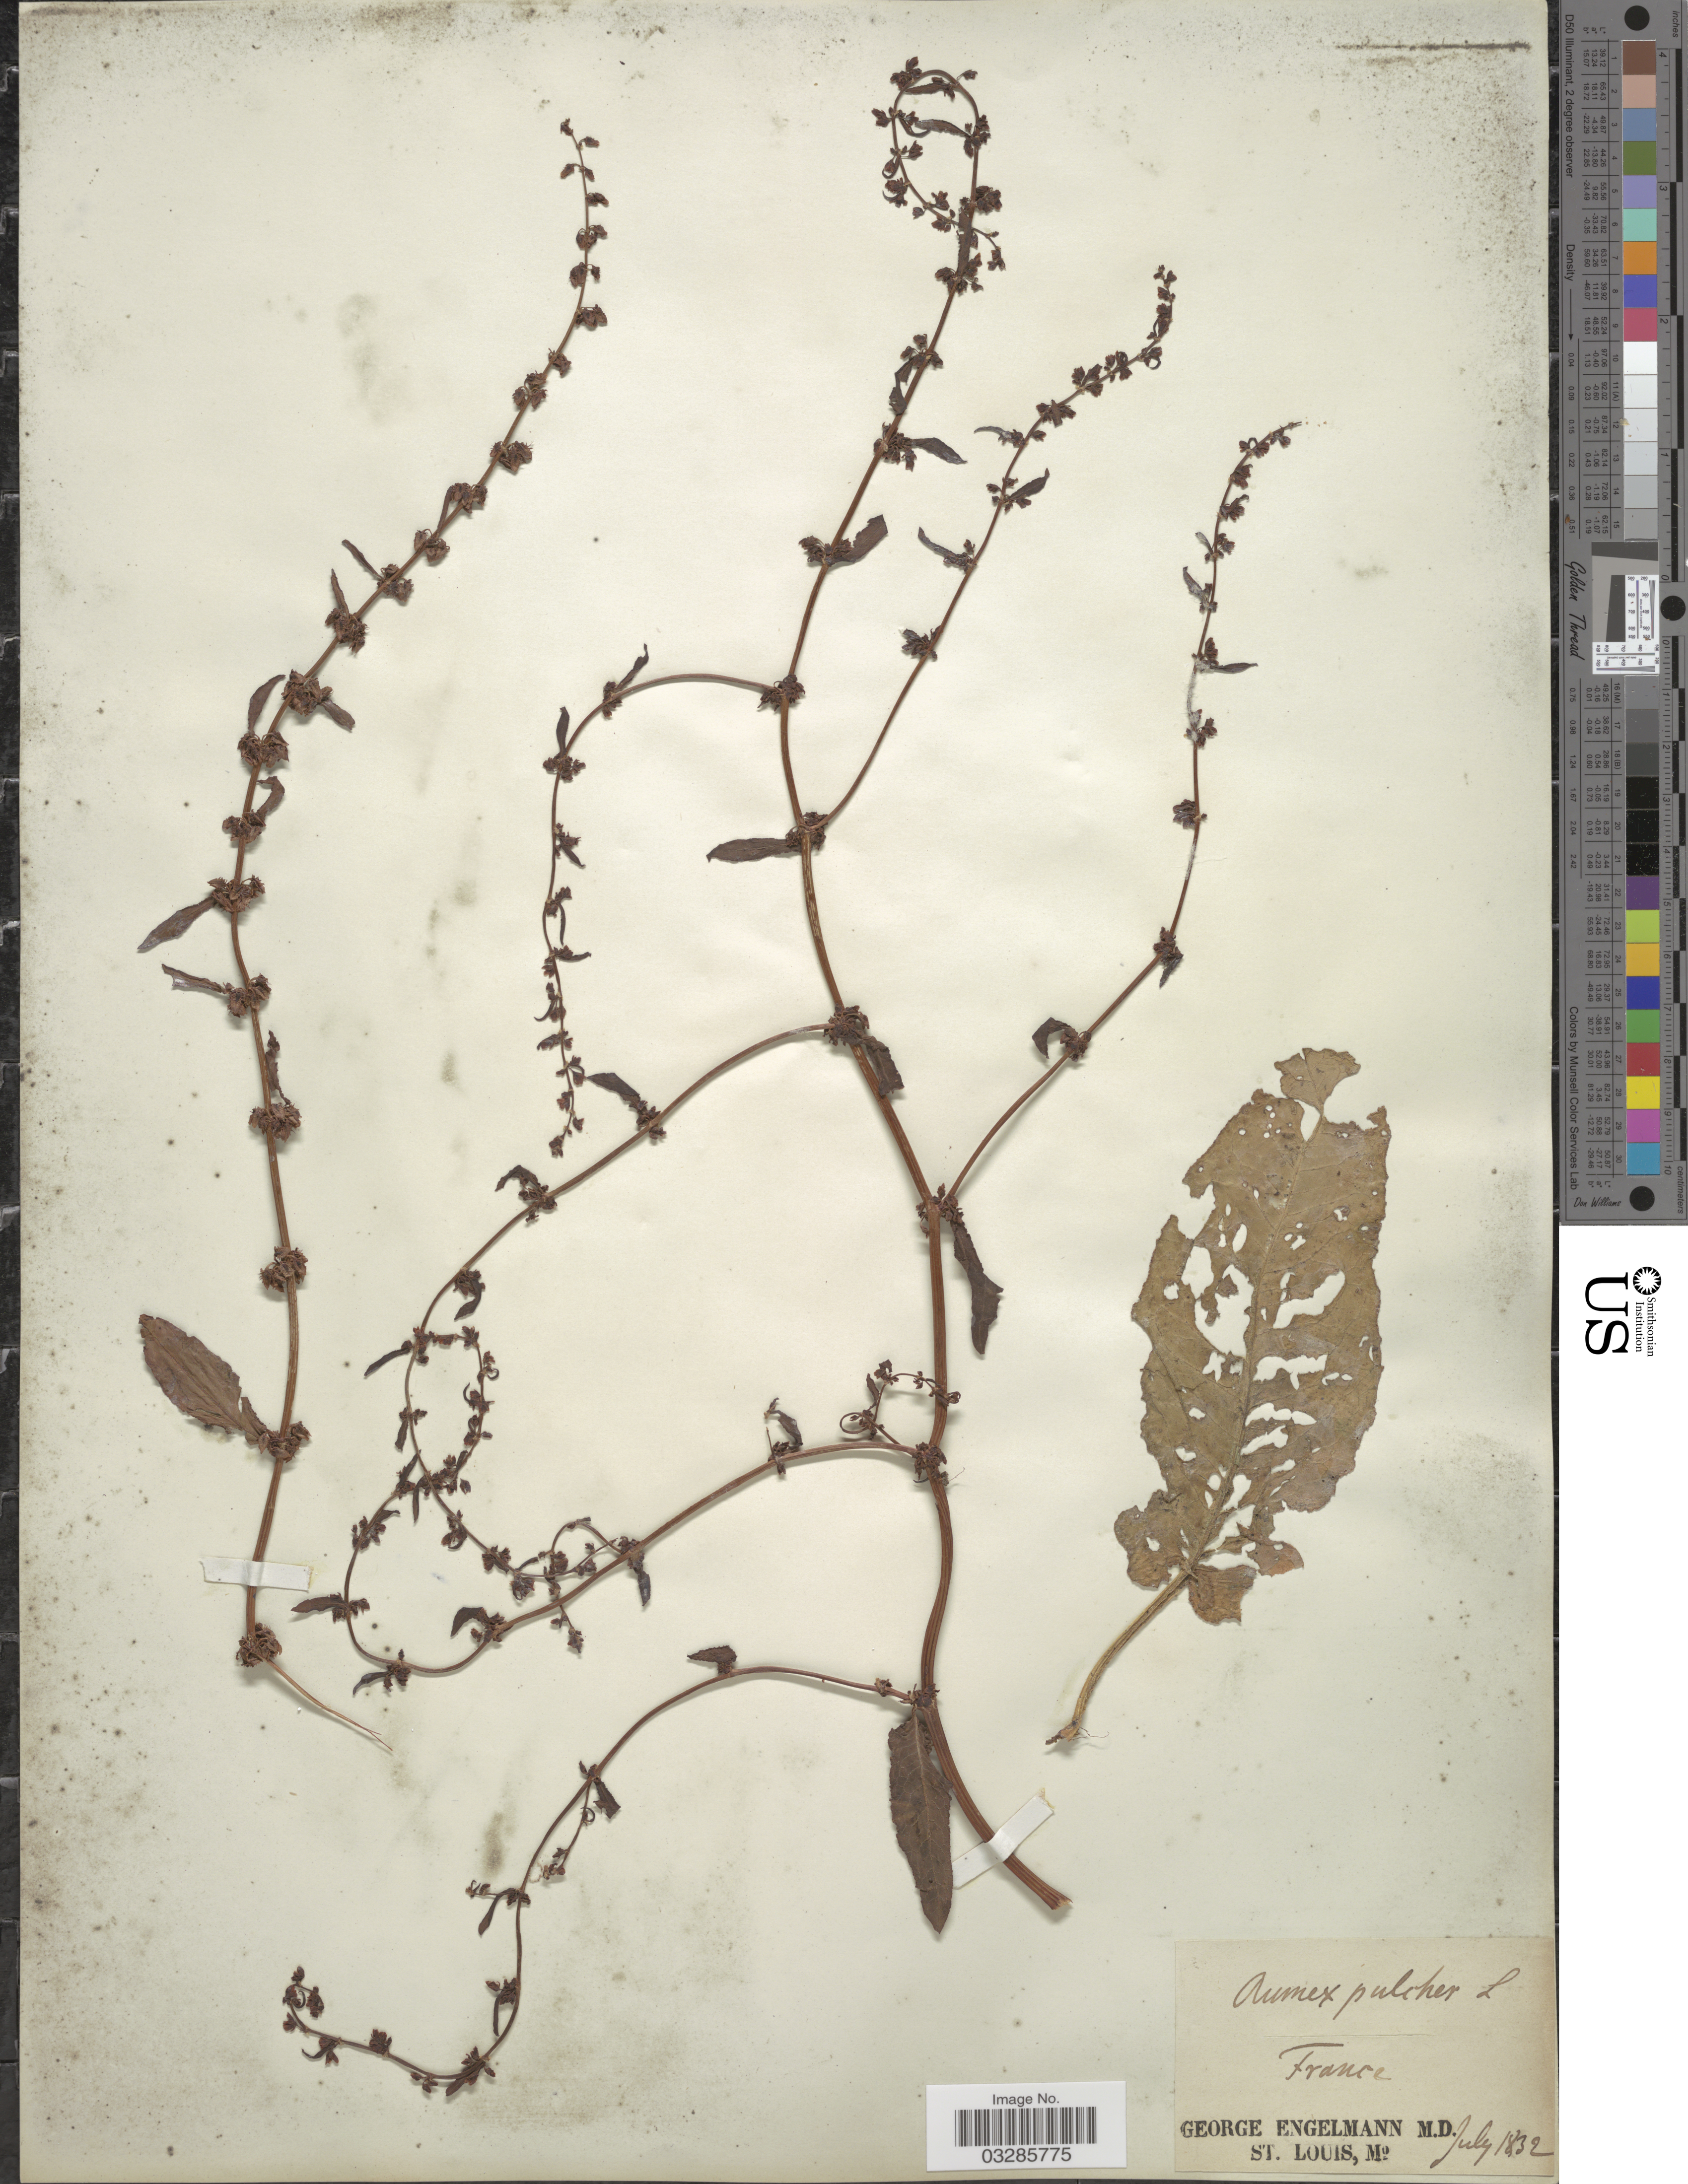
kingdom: Plantae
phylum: Tracheophyta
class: Magnoliopsida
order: Caryophyllales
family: Polygonaceae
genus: Rumex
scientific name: Rumex pulcher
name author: L.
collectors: G. Engelmann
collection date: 1832-07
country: France